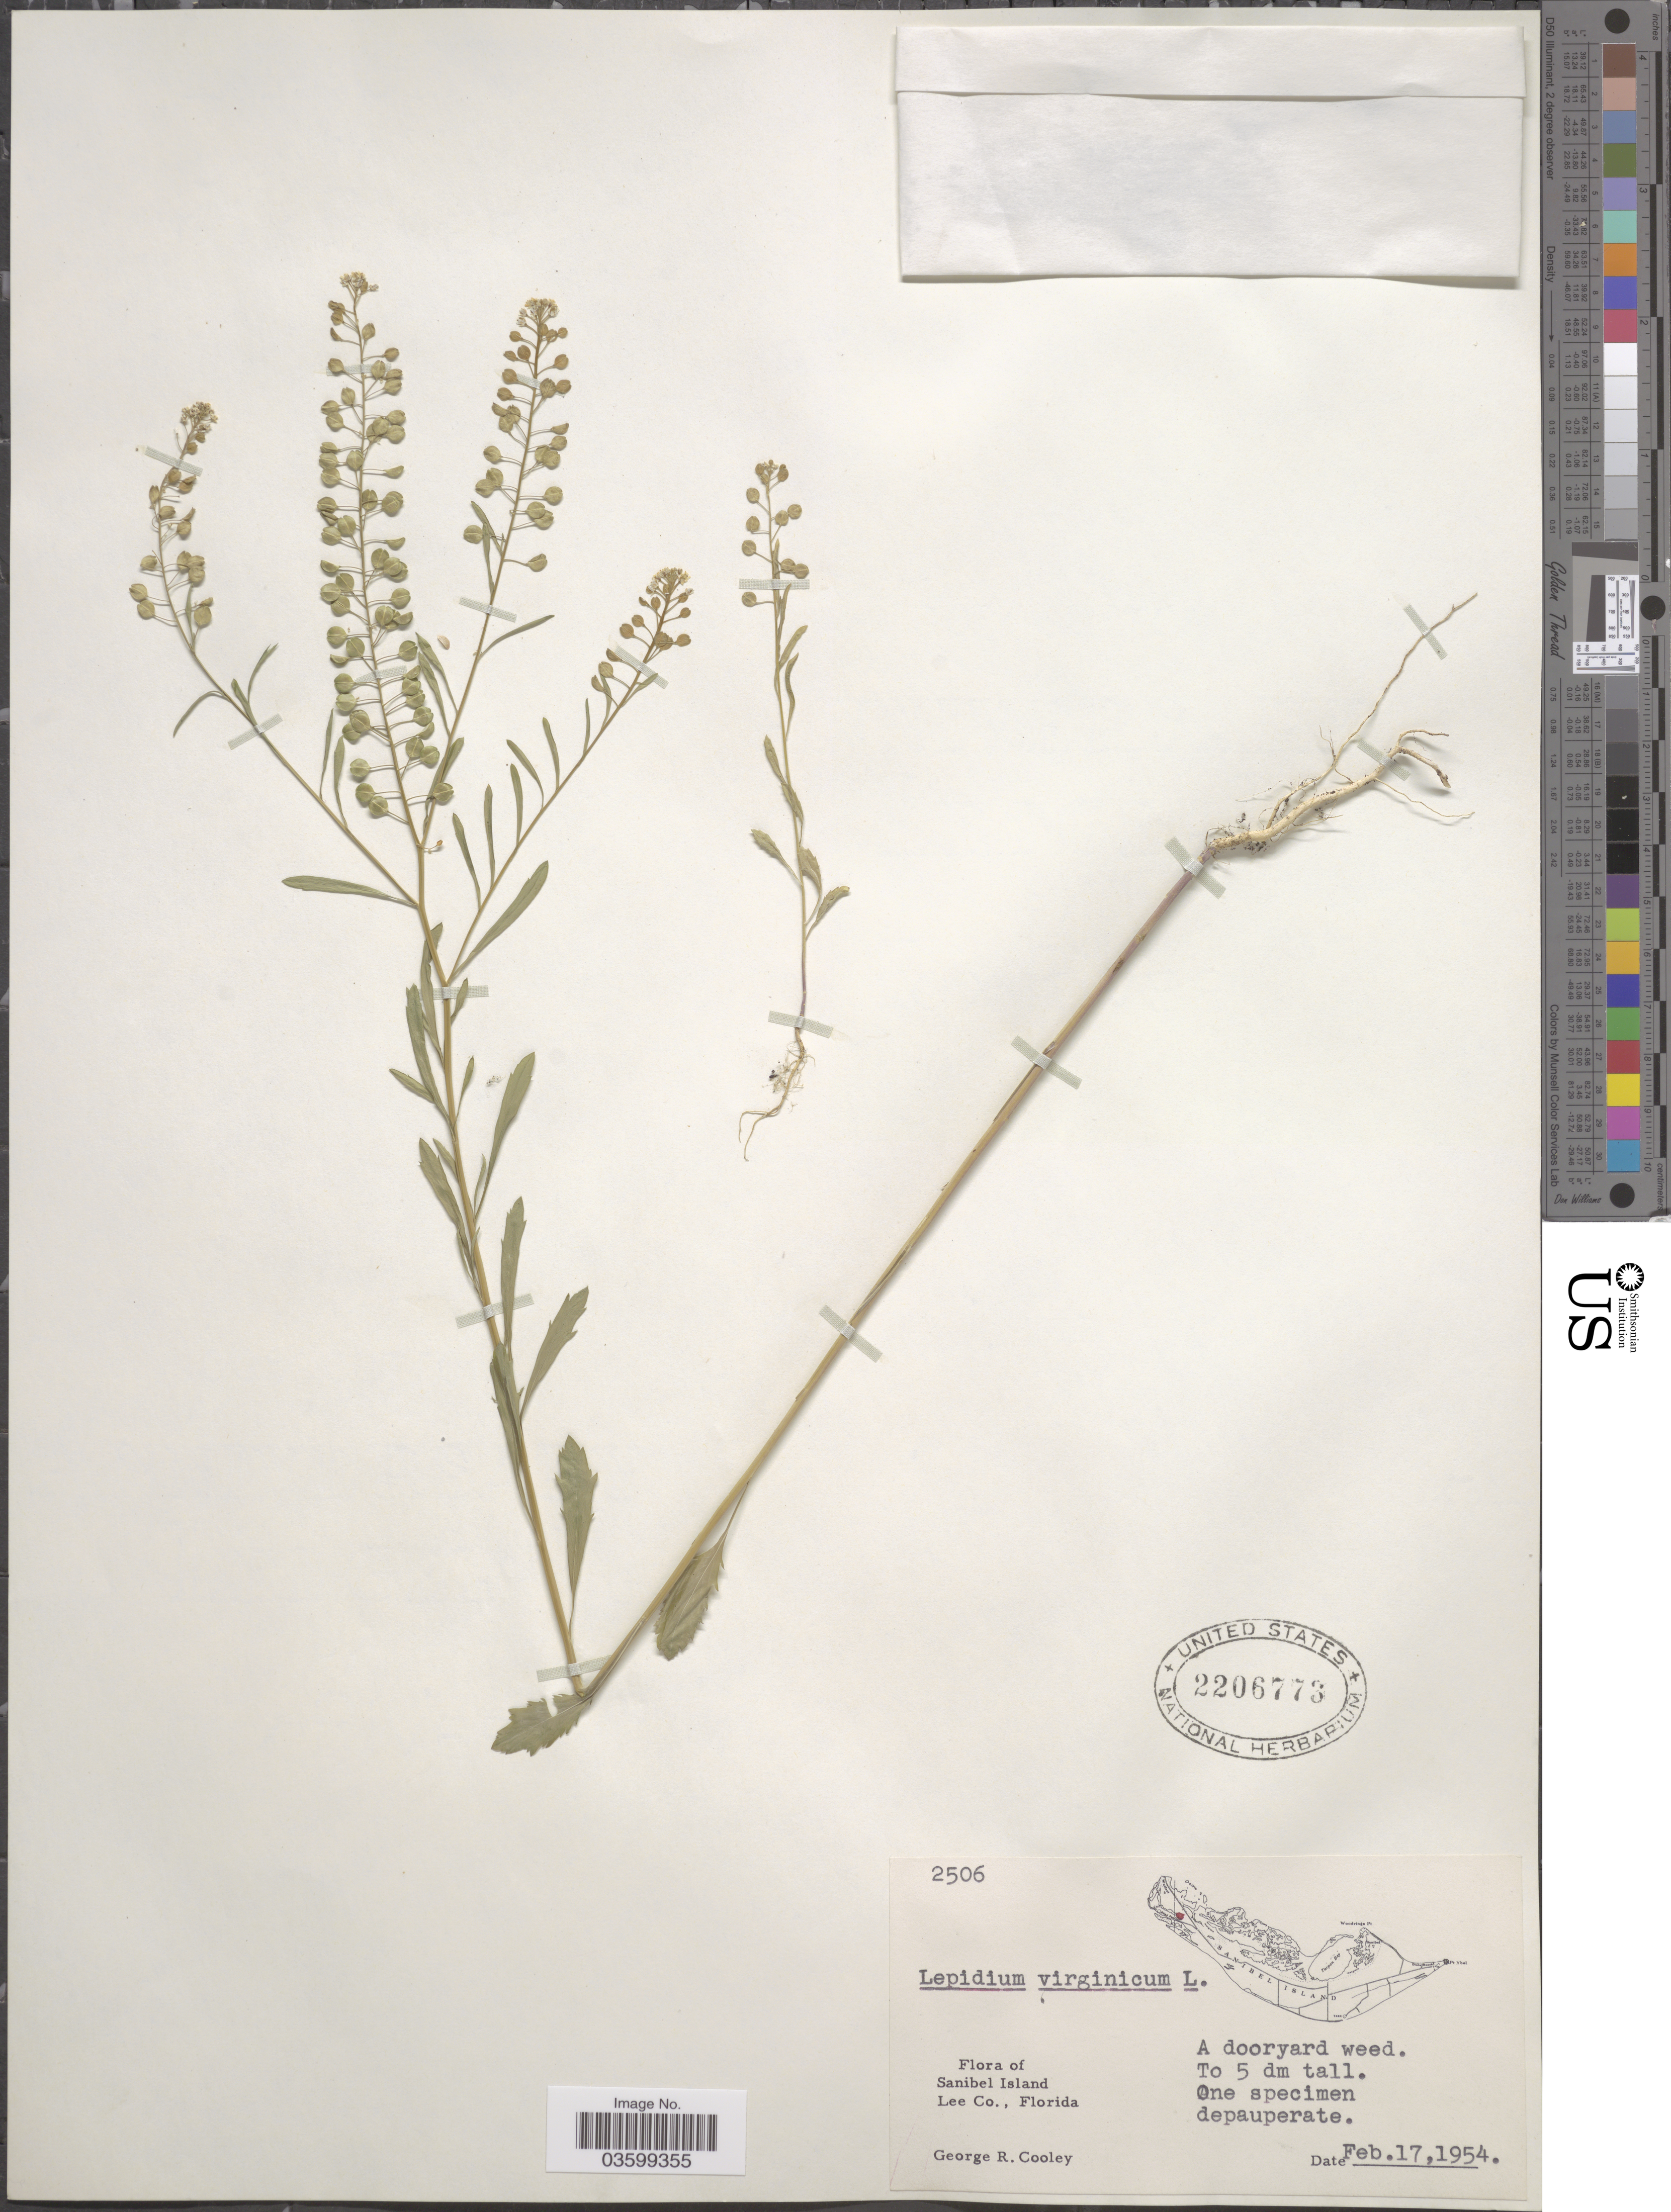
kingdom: Plantae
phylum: Tracheophyta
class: Magnoliopsida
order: Brassicales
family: Brassicaceae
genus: Lepidium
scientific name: Lepidium virginicum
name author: L.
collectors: G. R. Cooley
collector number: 2506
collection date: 1954-02-17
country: United States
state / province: Florida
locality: Sanibel Island. Lee Co.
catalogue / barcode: US 2206773